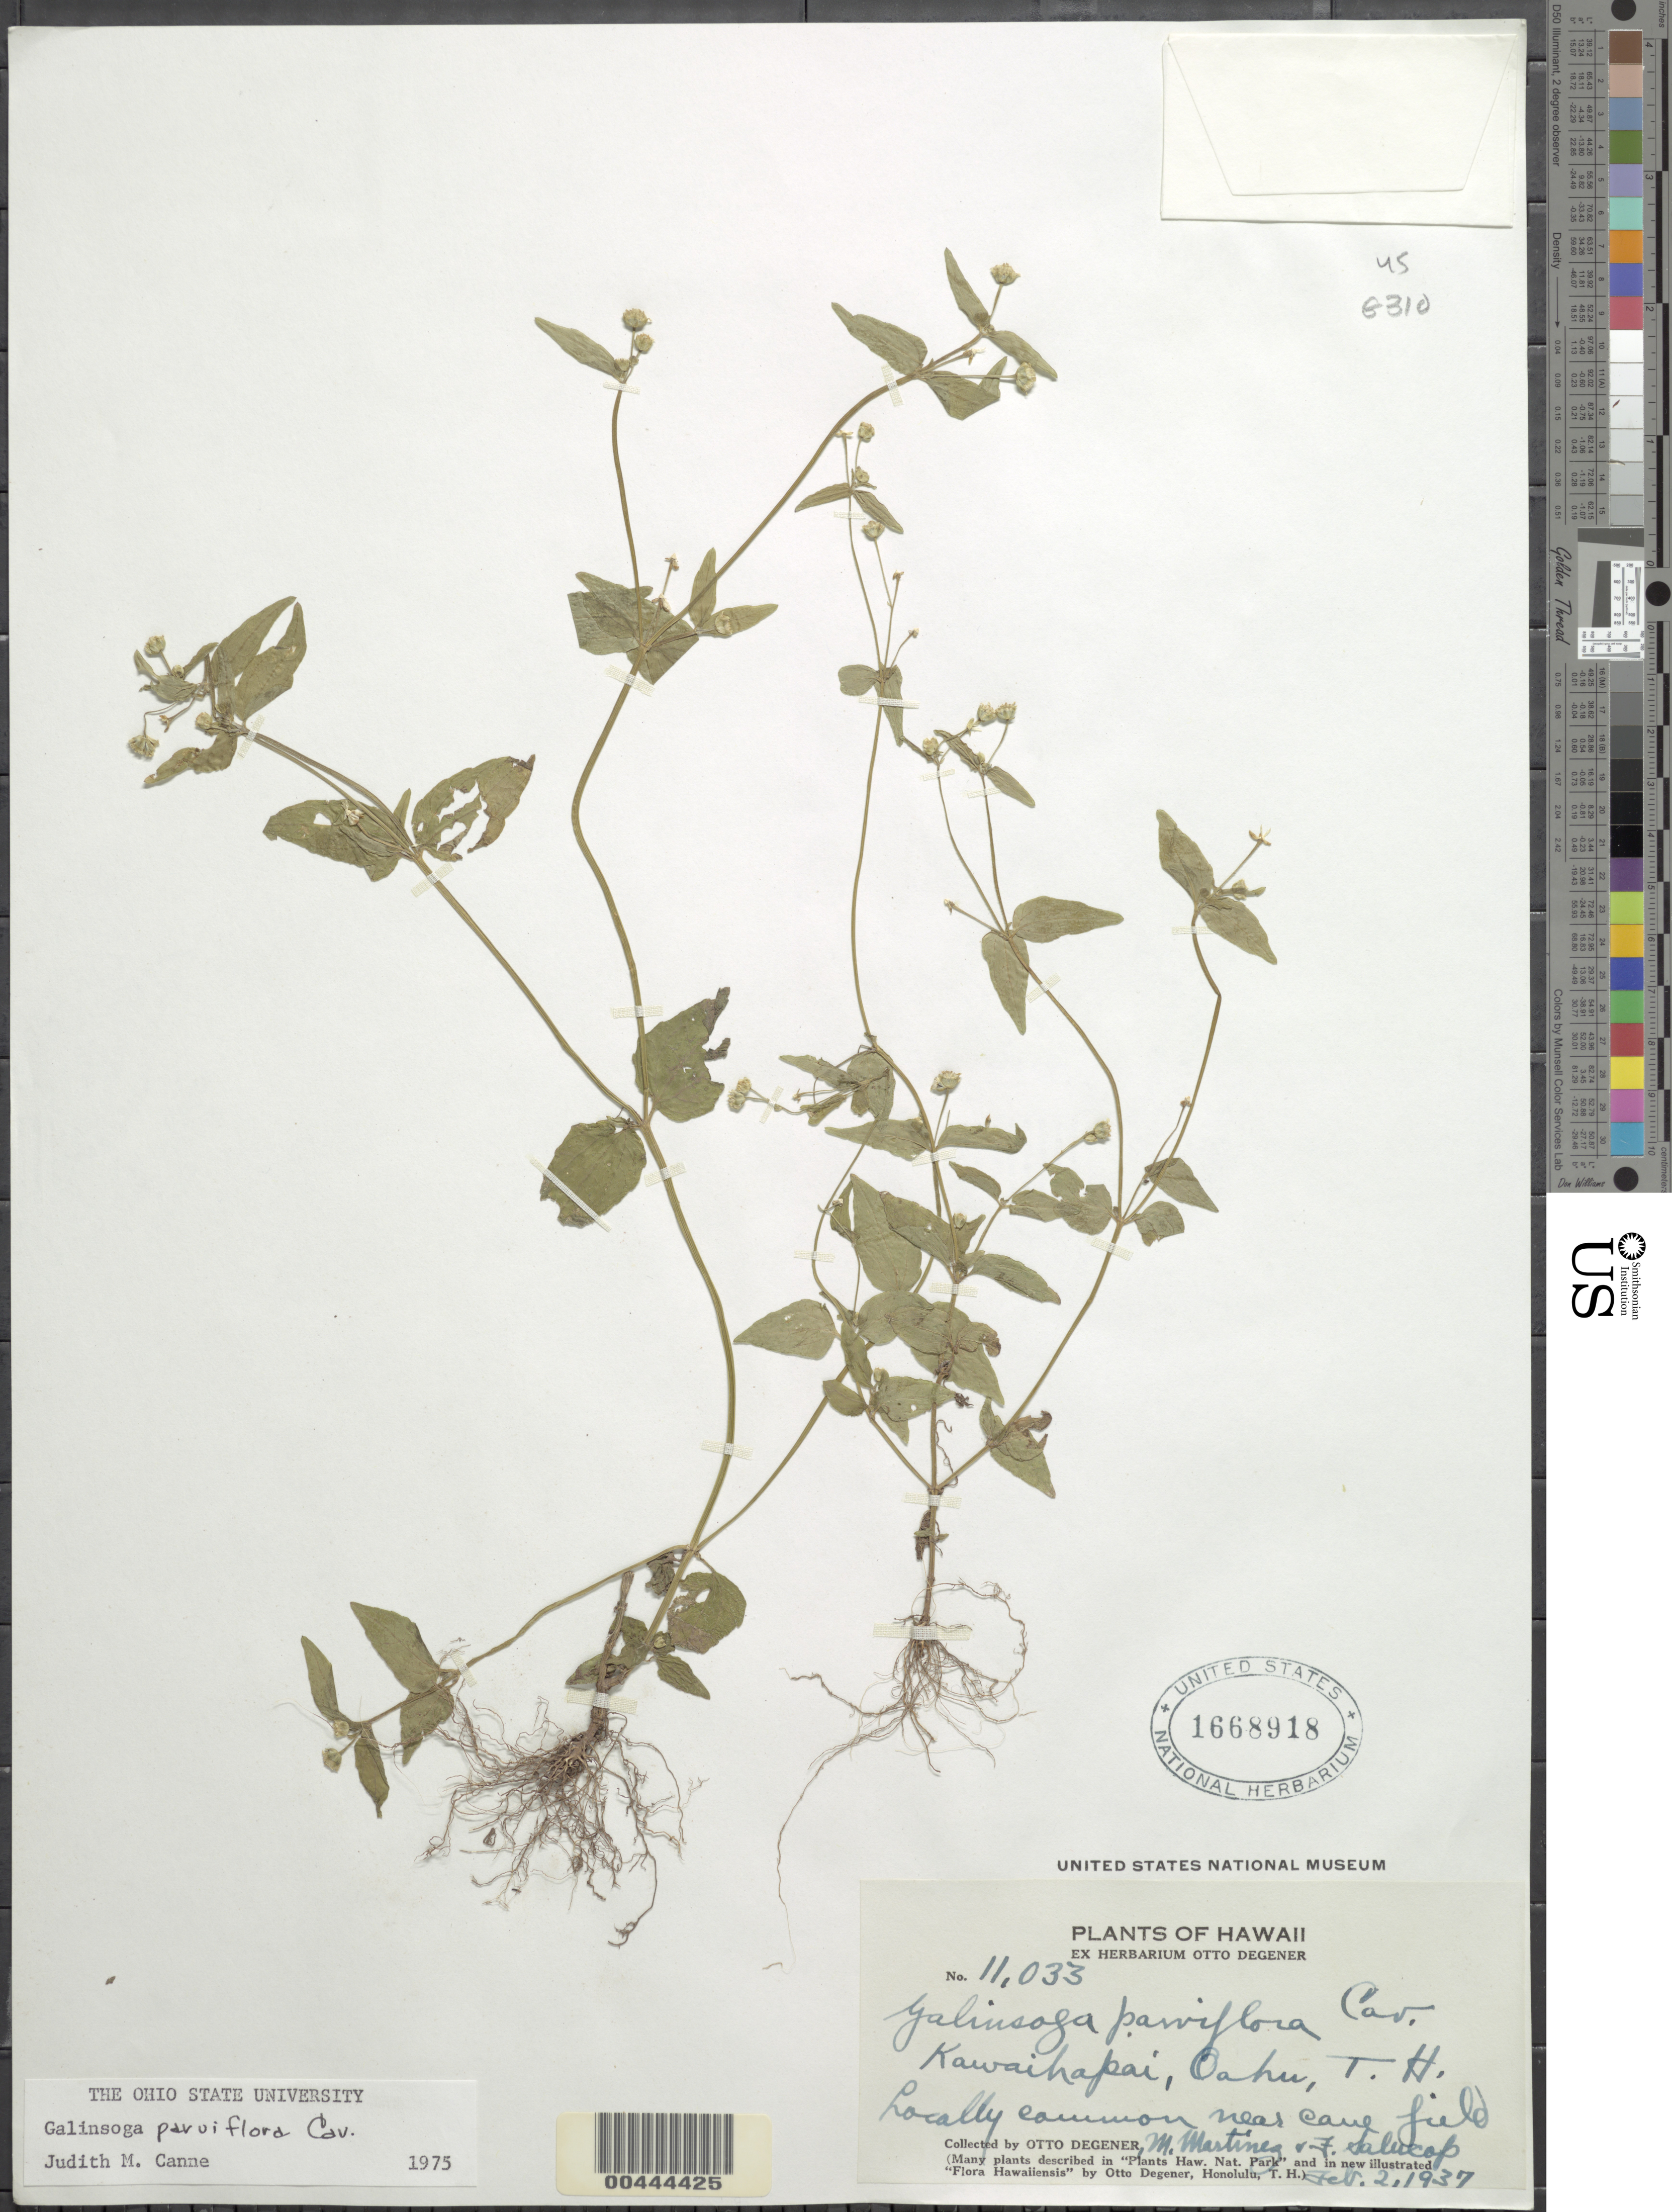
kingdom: Plantae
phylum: Tracheophyta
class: Magnoliopsida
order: Asterales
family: Asteraceae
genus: Galinsoga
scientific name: Galinsoga parviflora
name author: Cav.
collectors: O. Degener, M. Martínez M. & F. Salucop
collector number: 11033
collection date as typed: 2 Feb 1937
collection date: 1937-02-02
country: United States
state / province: Hawaii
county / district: Honolulu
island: Oahu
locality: Kawaihapai.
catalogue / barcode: US 1668918